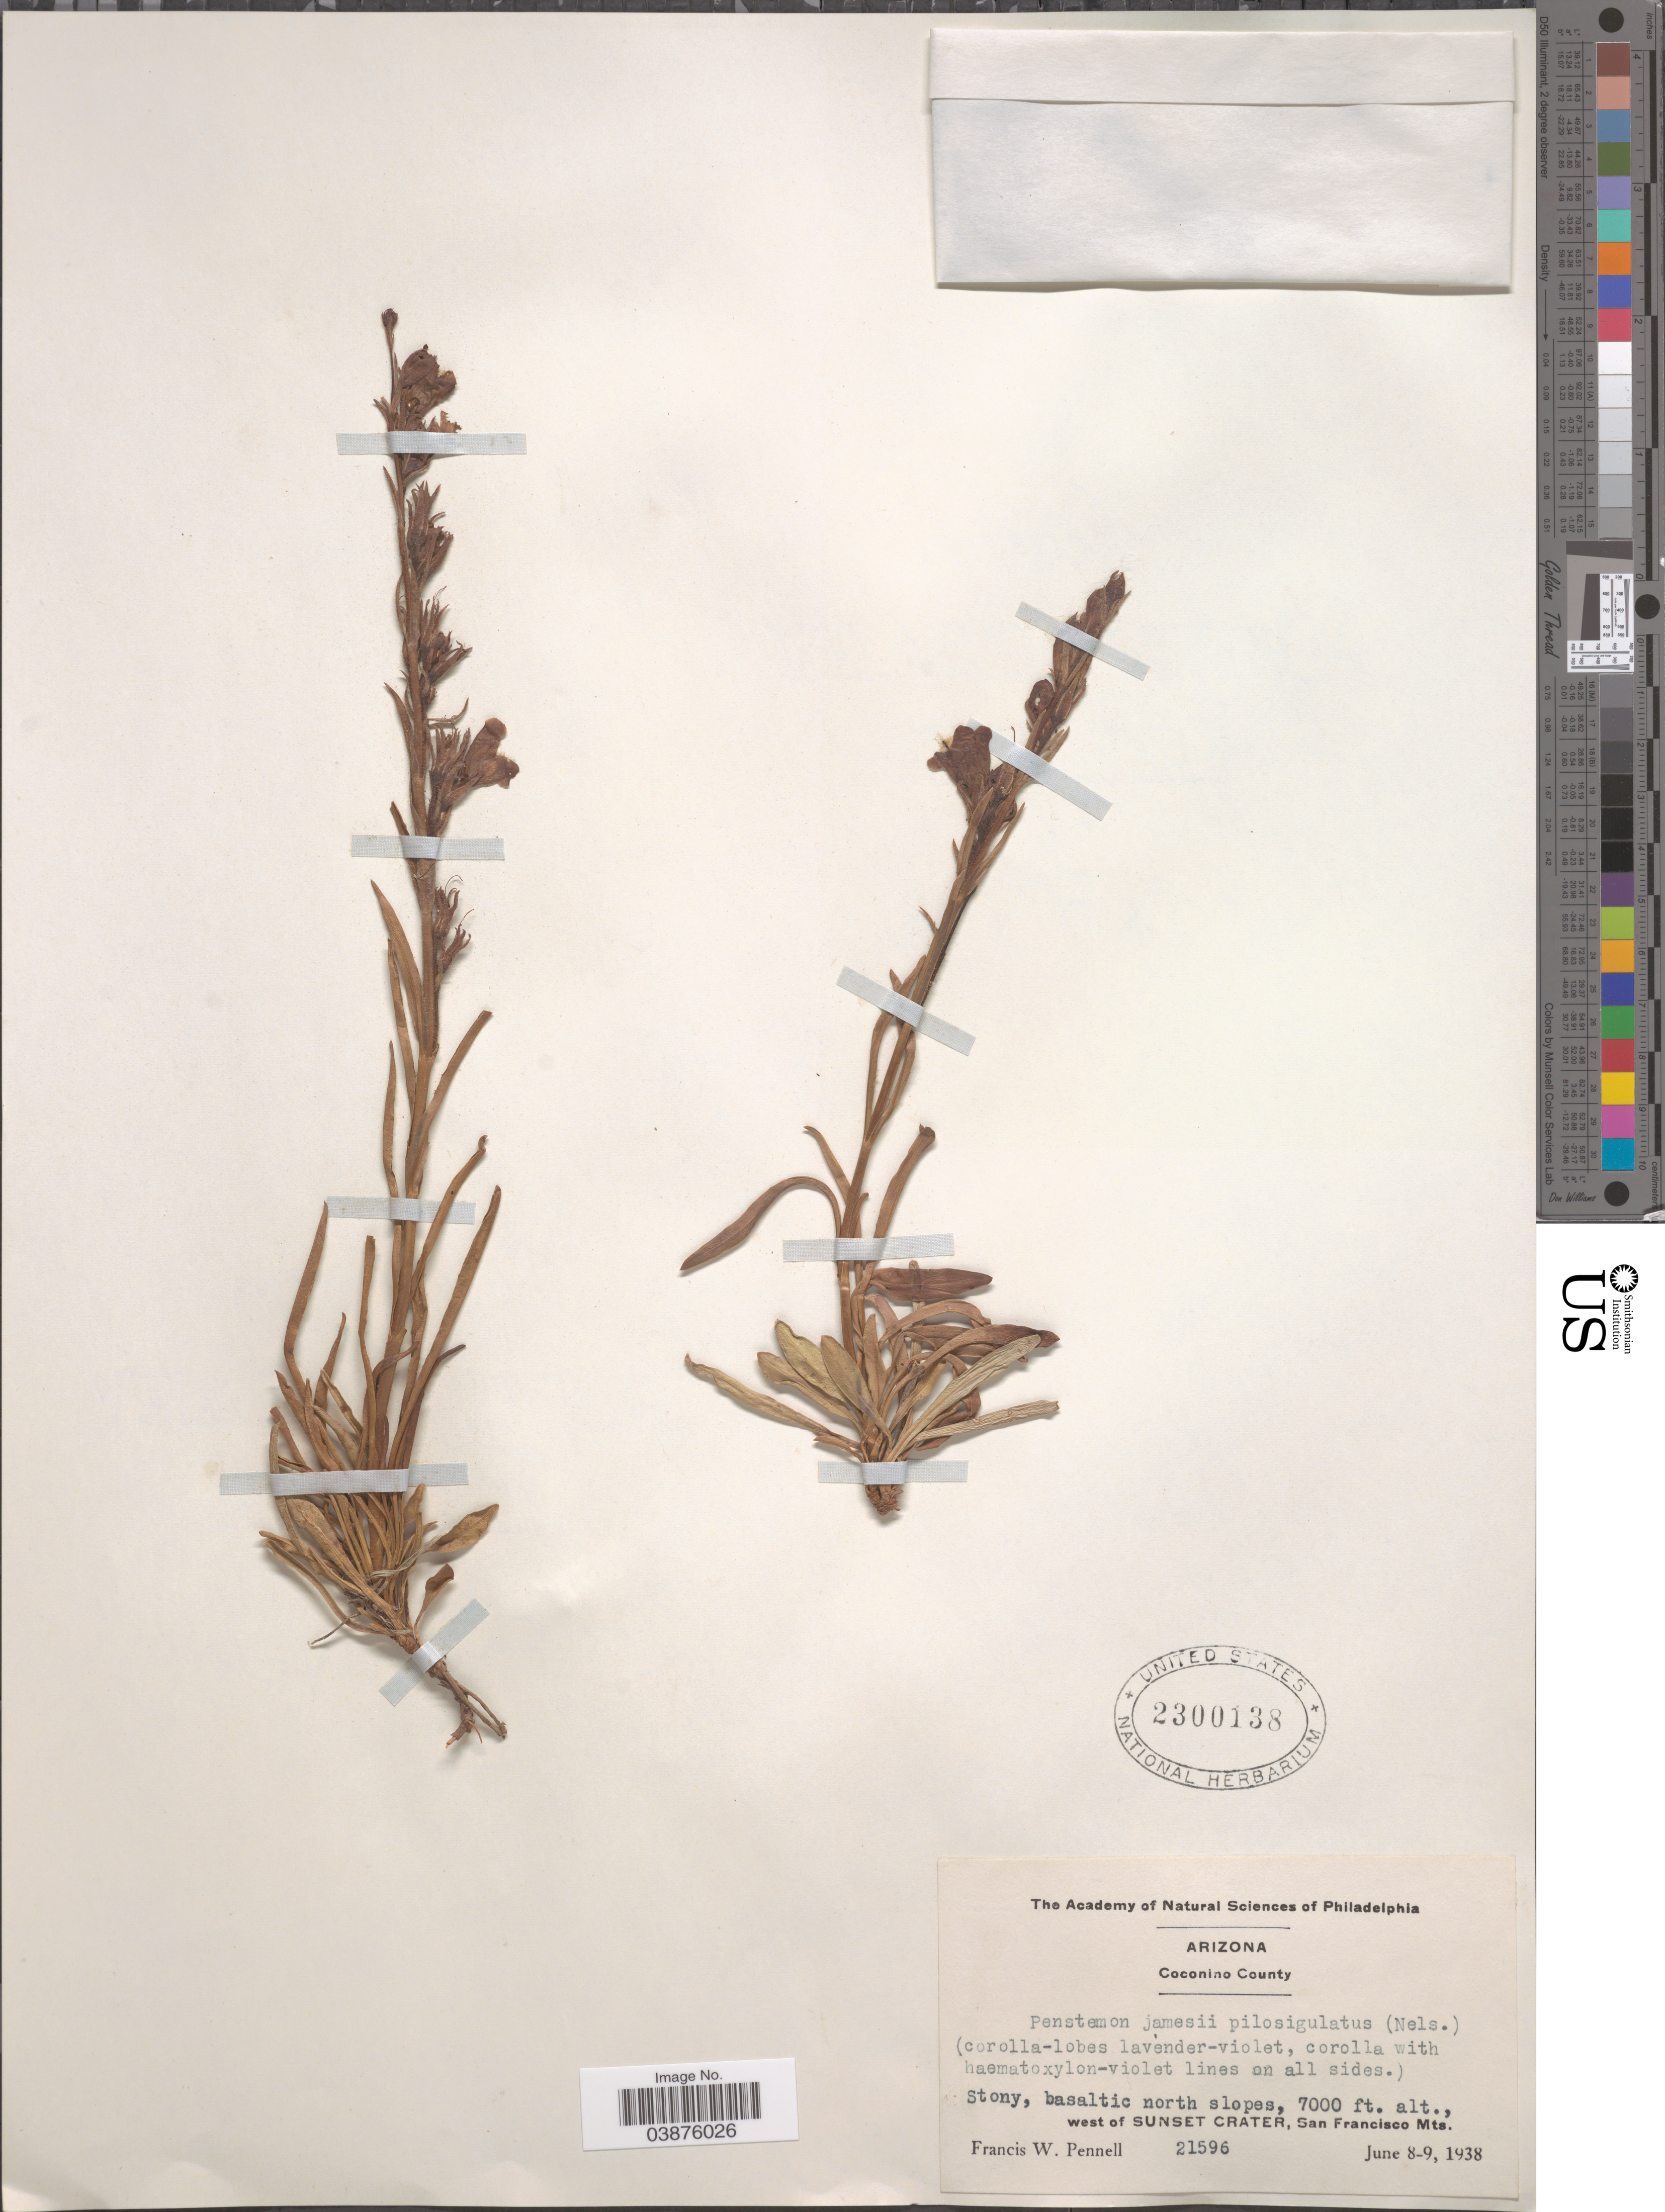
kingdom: Plantae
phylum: Tracheophyta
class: Magnoliopsida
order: Lamiales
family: Plantaginaceae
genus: Penstemon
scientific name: Penstemon jamesii subsp. ophianthus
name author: (Pennell) D.D. Keck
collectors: F. W. Pennell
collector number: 21596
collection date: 1938-06-08/1938-06-09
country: United States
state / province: Arizona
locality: Coconino County. North slopes. West of Sunset Crater, San Francisco Mts.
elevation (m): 2134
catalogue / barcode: US 2300138